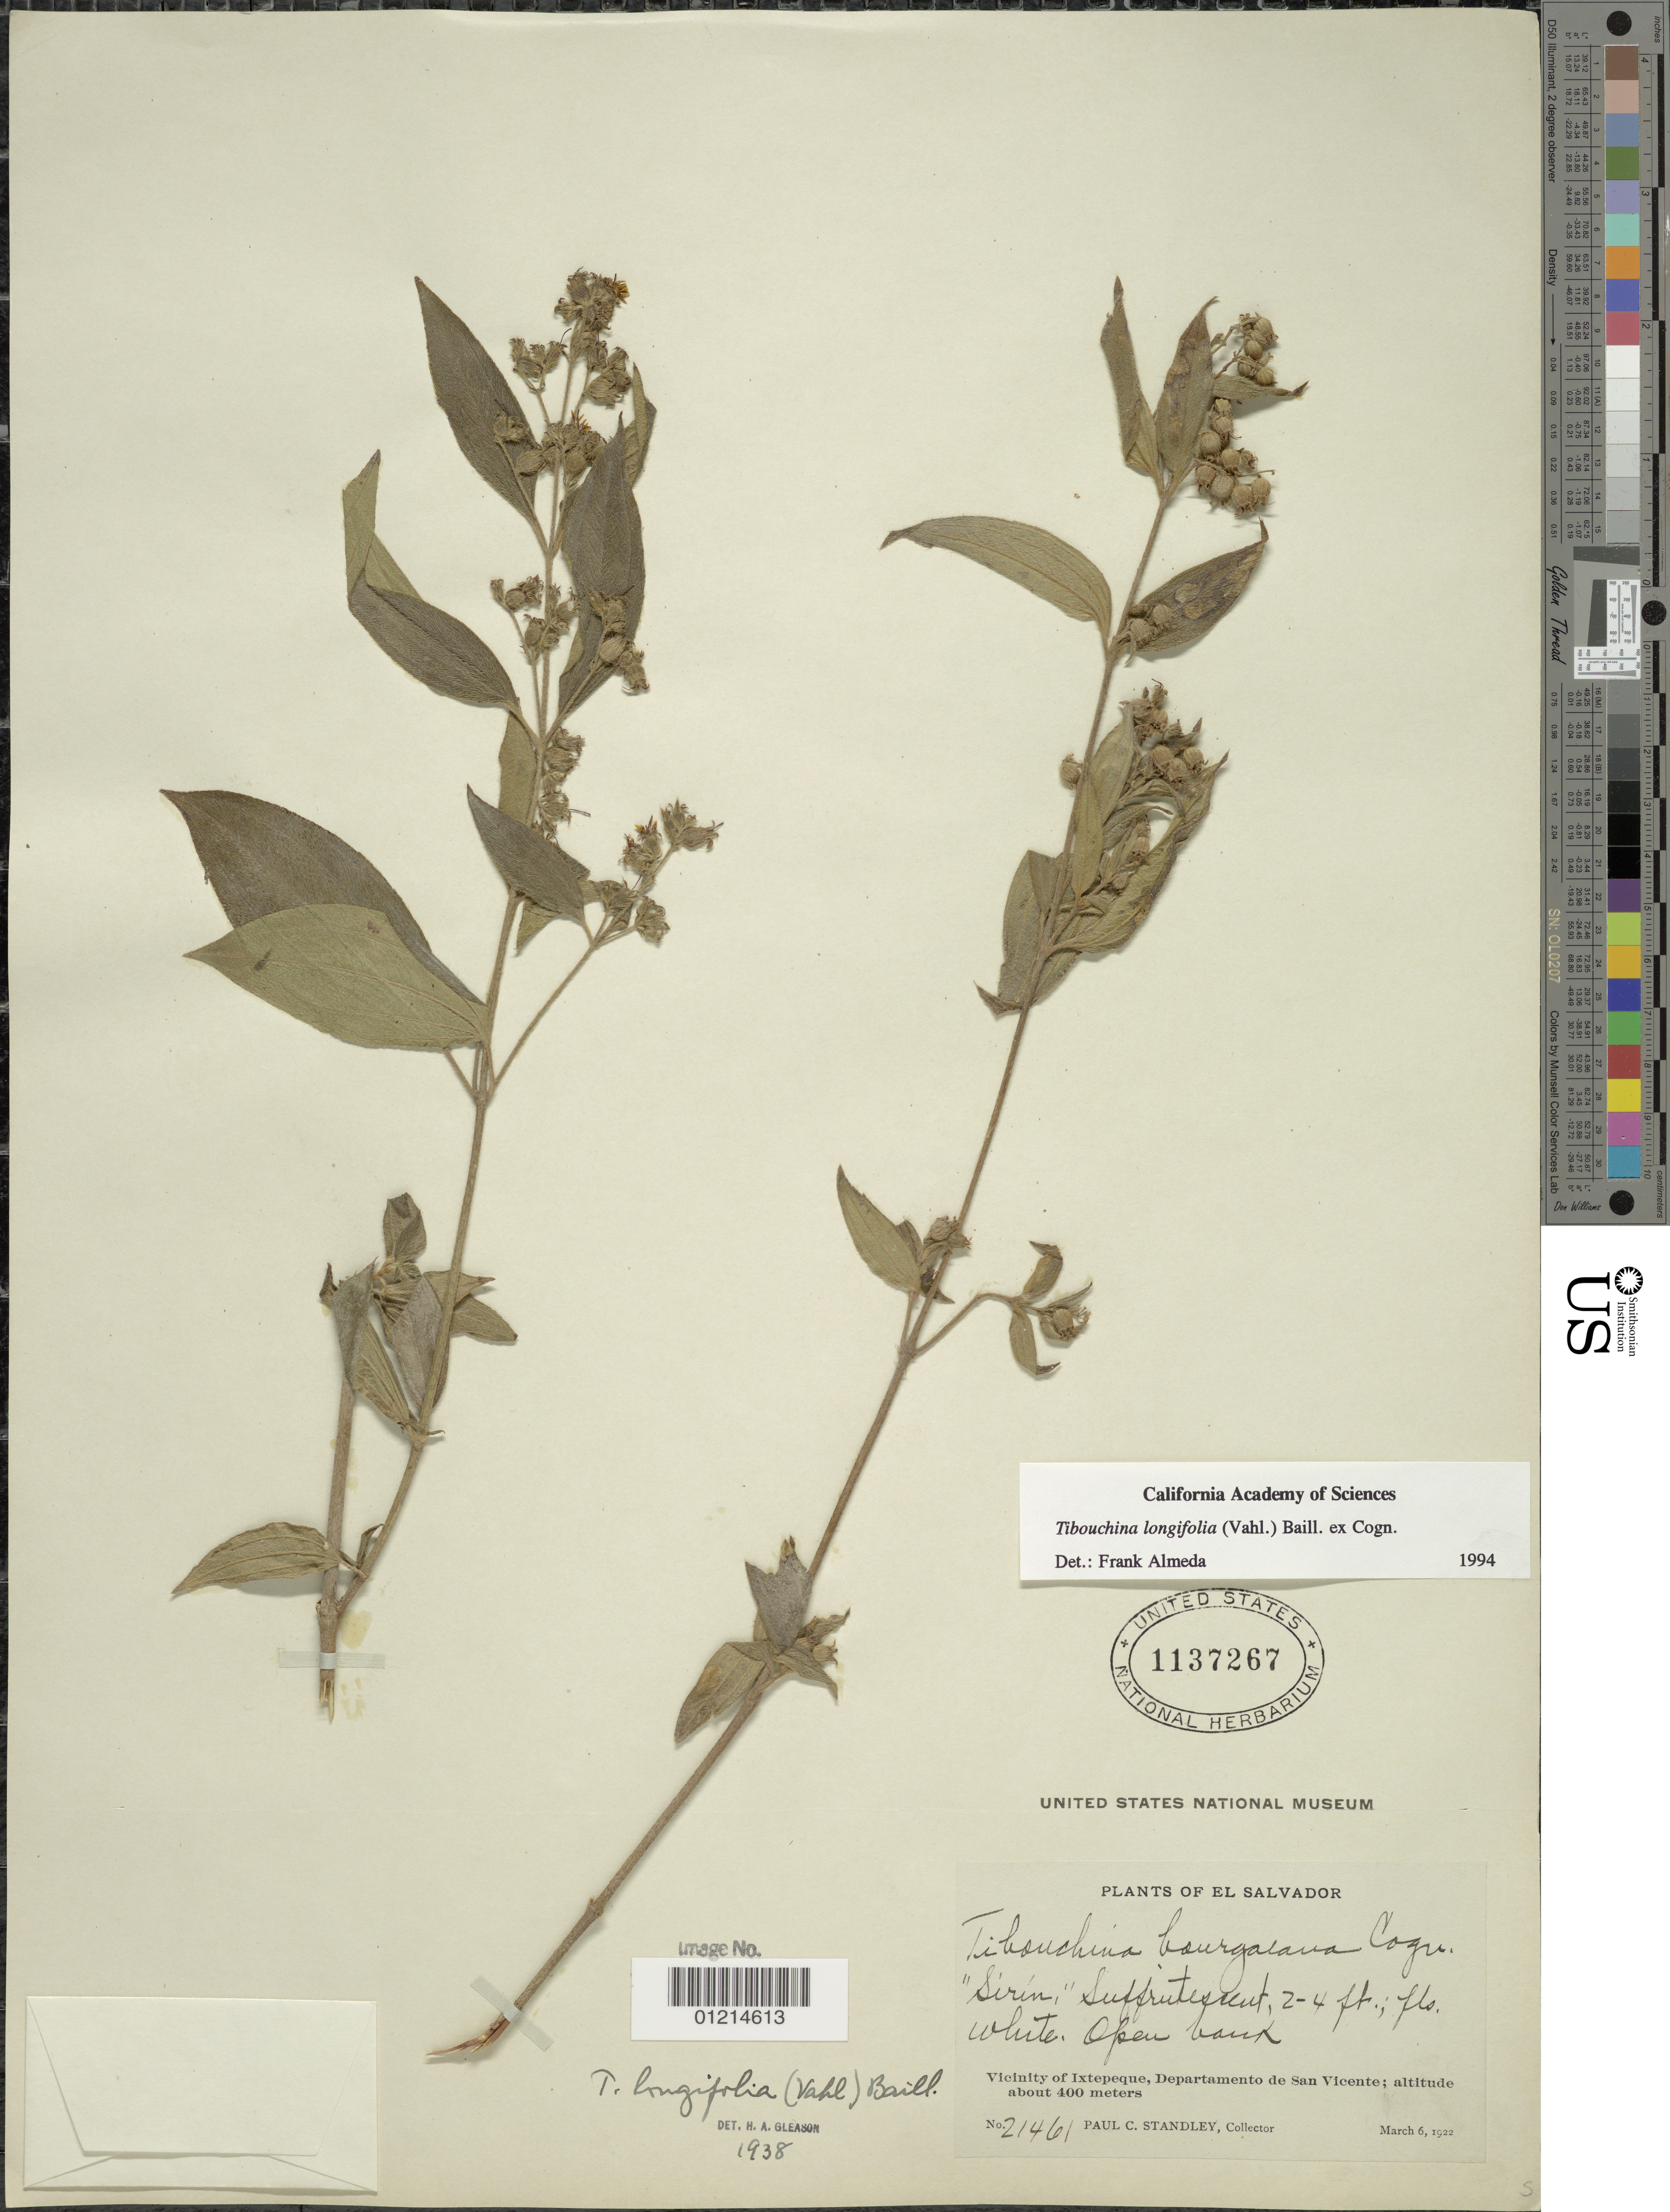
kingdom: Plantae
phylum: Tracheophyta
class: Magnoliopsida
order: Myrtales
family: Melastomataceae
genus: Chaetogastra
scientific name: Chaetogastra longifolia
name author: (Vahl) DC.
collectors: P. C. Standley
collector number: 21461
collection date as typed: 06 Mar 1922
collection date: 1922-03-06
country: El Salvador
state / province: San Vincente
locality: Vicinity of Ixtepeque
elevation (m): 400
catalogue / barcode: US 1137267